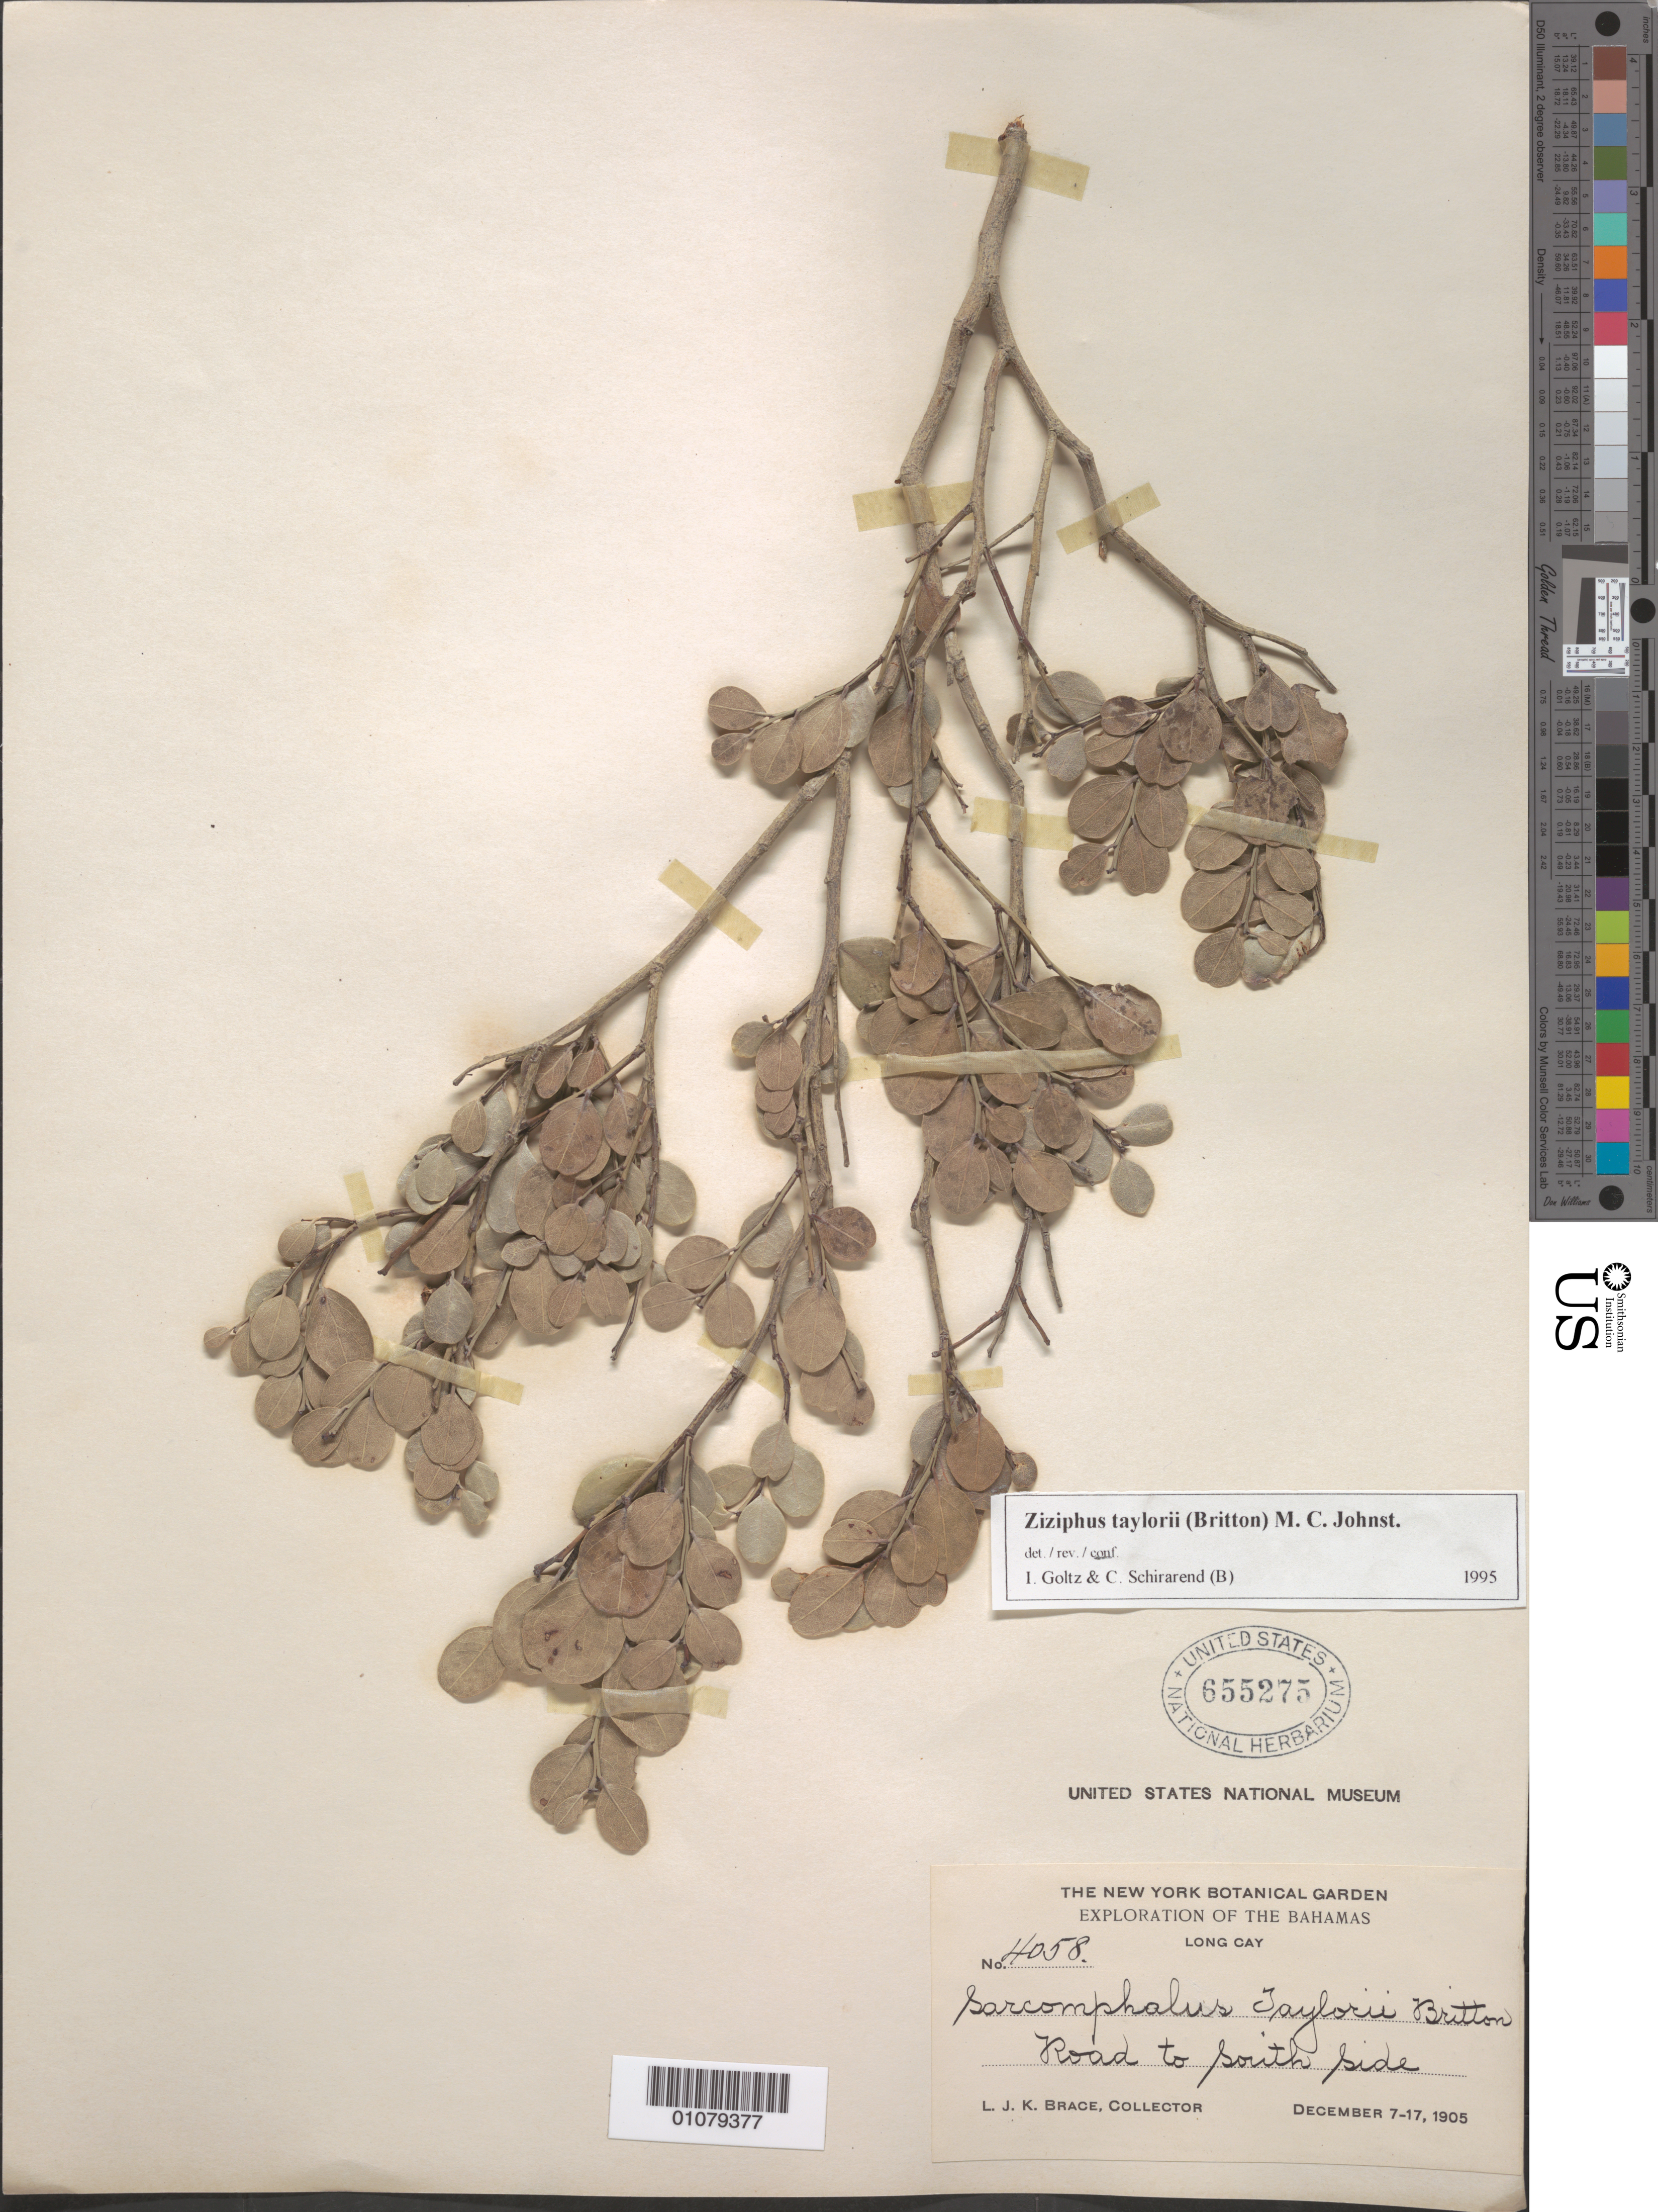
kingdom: Plantae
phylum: Tracheophyta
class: Magnoliopsida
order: Rosales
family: Rhamnaceae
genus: Ziziphus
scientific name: Ziziphus taylorii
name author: (Britton) M.C. Johnst.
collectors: L. J. K. Brace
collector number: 4058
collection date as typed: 07 Dec 1905 to 17 Dec 1905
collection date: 1905-12-07/1905-12-17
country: Bahamas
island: Long Cay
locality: Long Cay, road to South Side.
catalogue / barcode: US 655275